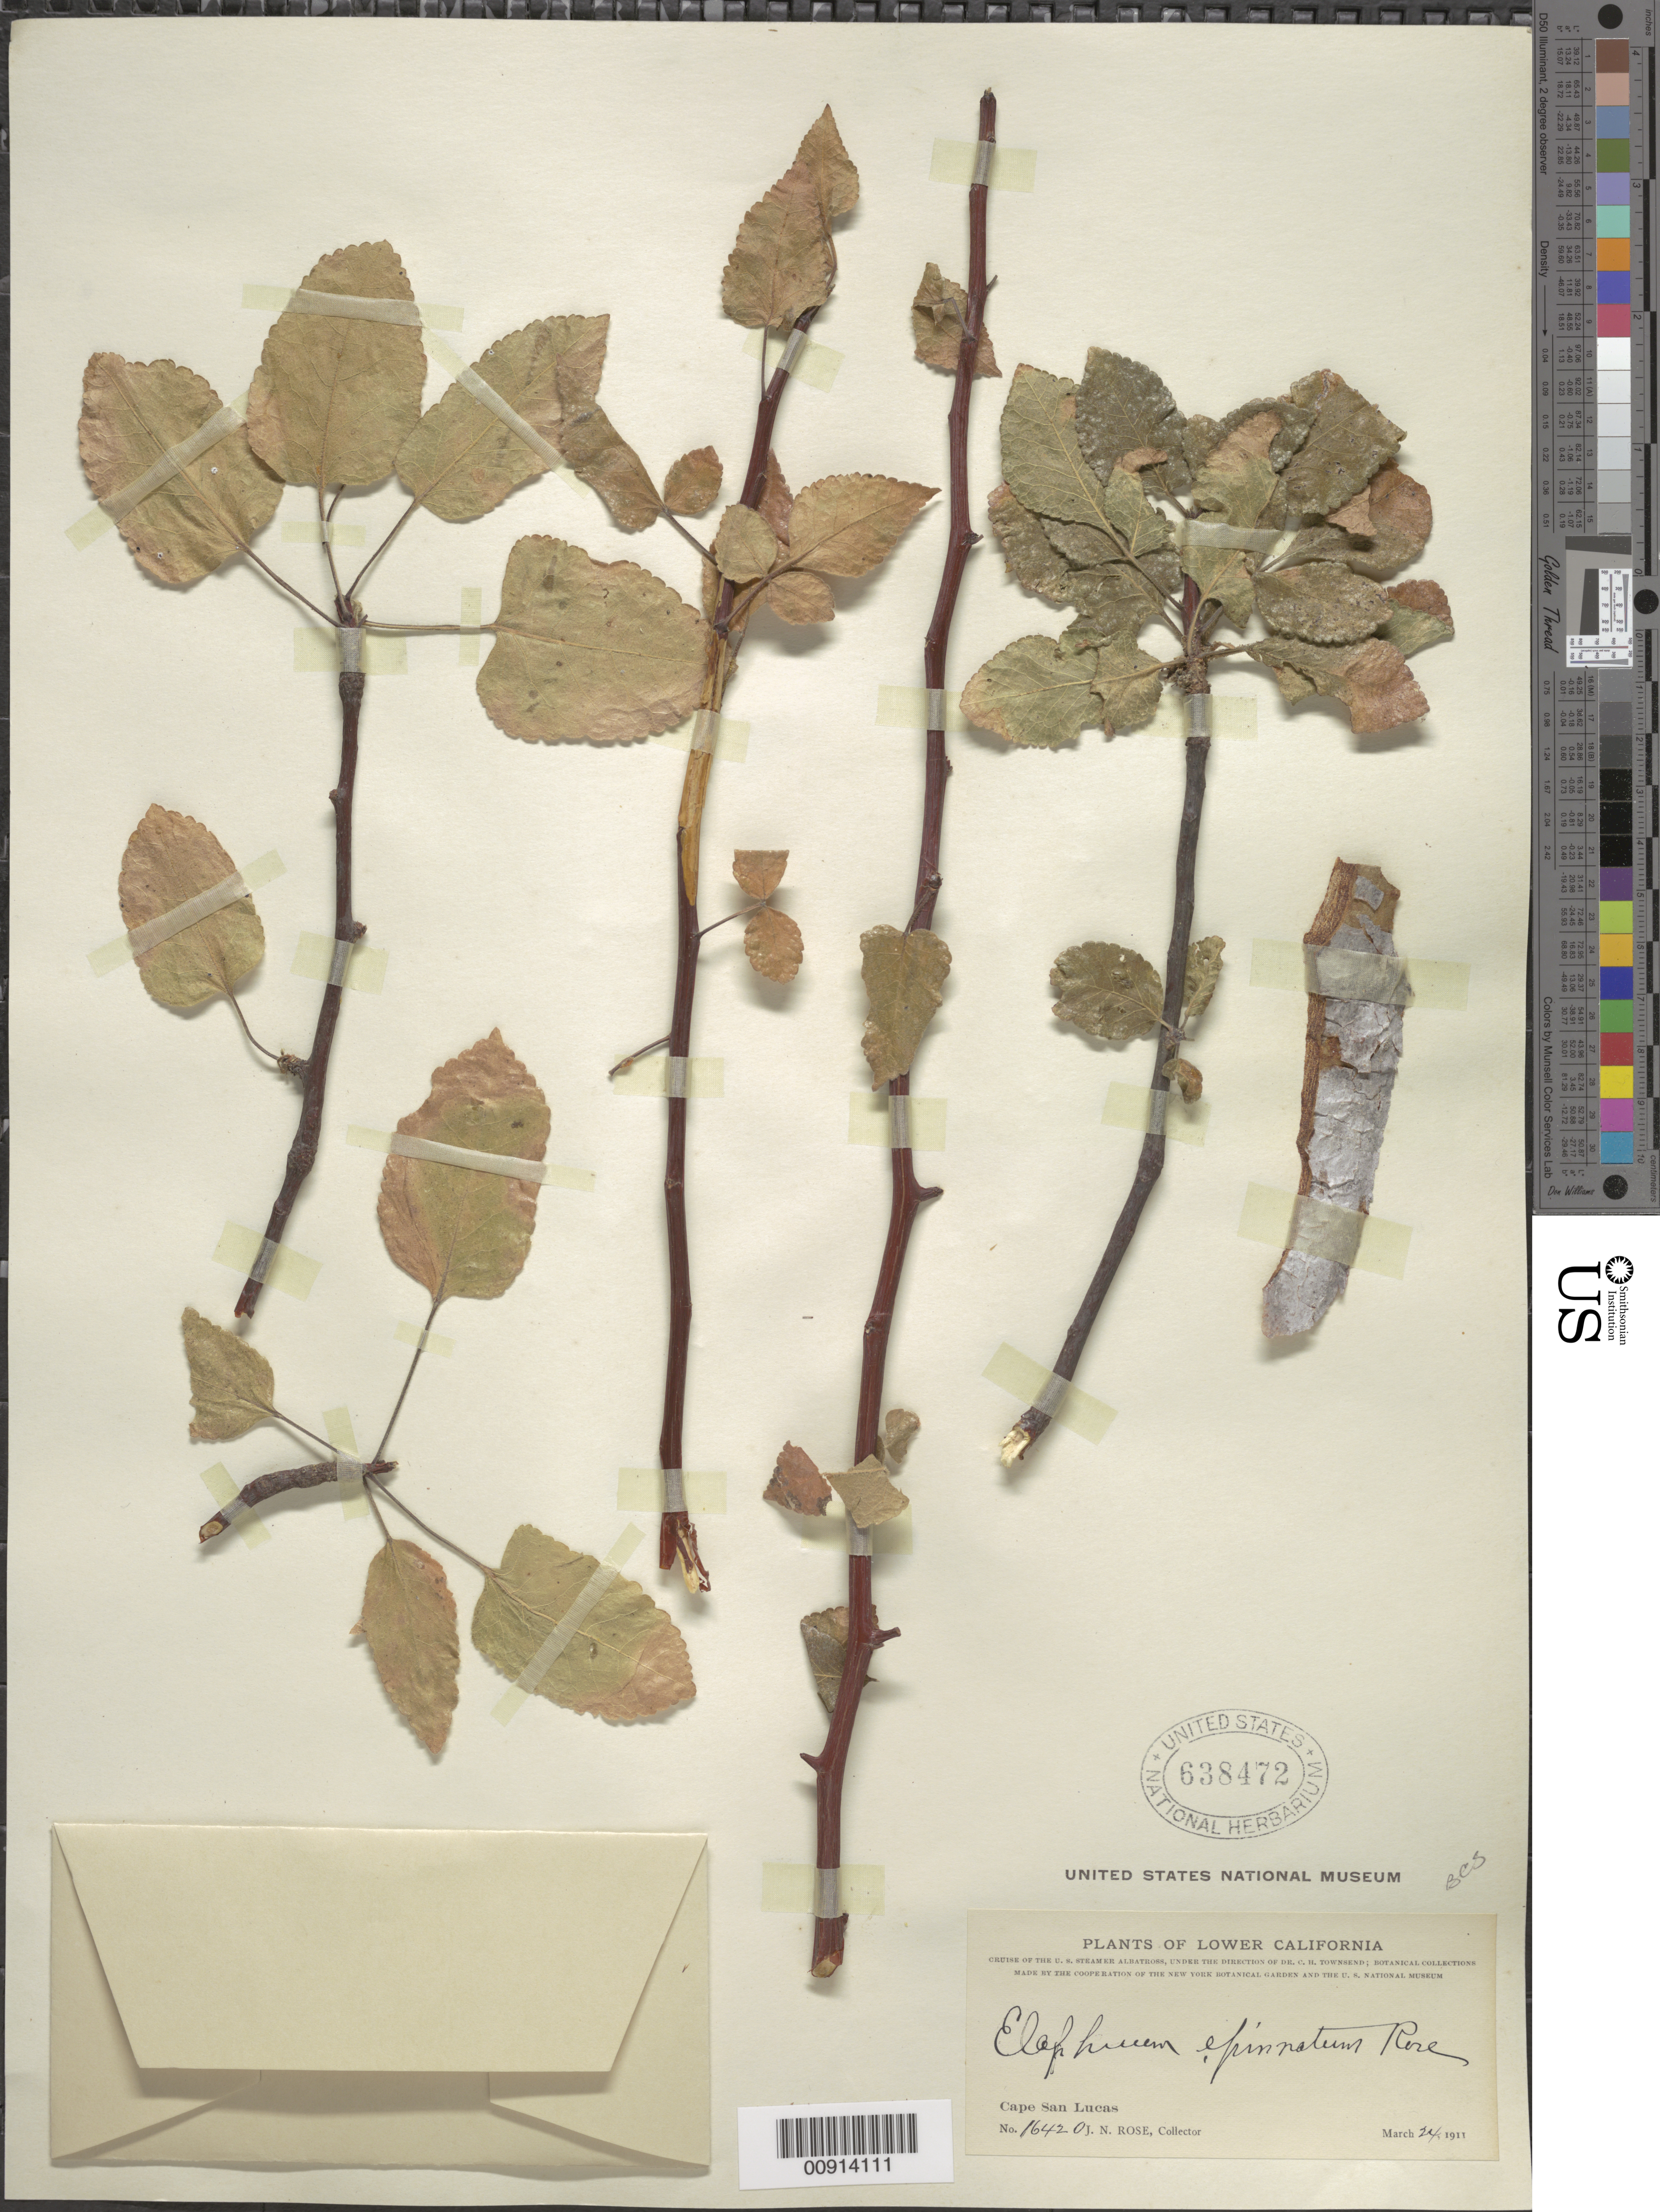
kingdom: Plantae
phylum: Tracheophyta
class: Magnoliopsida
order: Sapindales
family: Burseraceae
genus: Bursera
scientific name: Bursera epinnata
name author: (Rose) Engl.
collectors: J. N. Rose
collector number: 16420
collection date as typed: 24 Mar 1911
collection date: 1911-03-24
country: Mexico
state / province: Baja California Sur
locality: Cape San Lucas, Lower California.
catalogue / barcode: US 638472